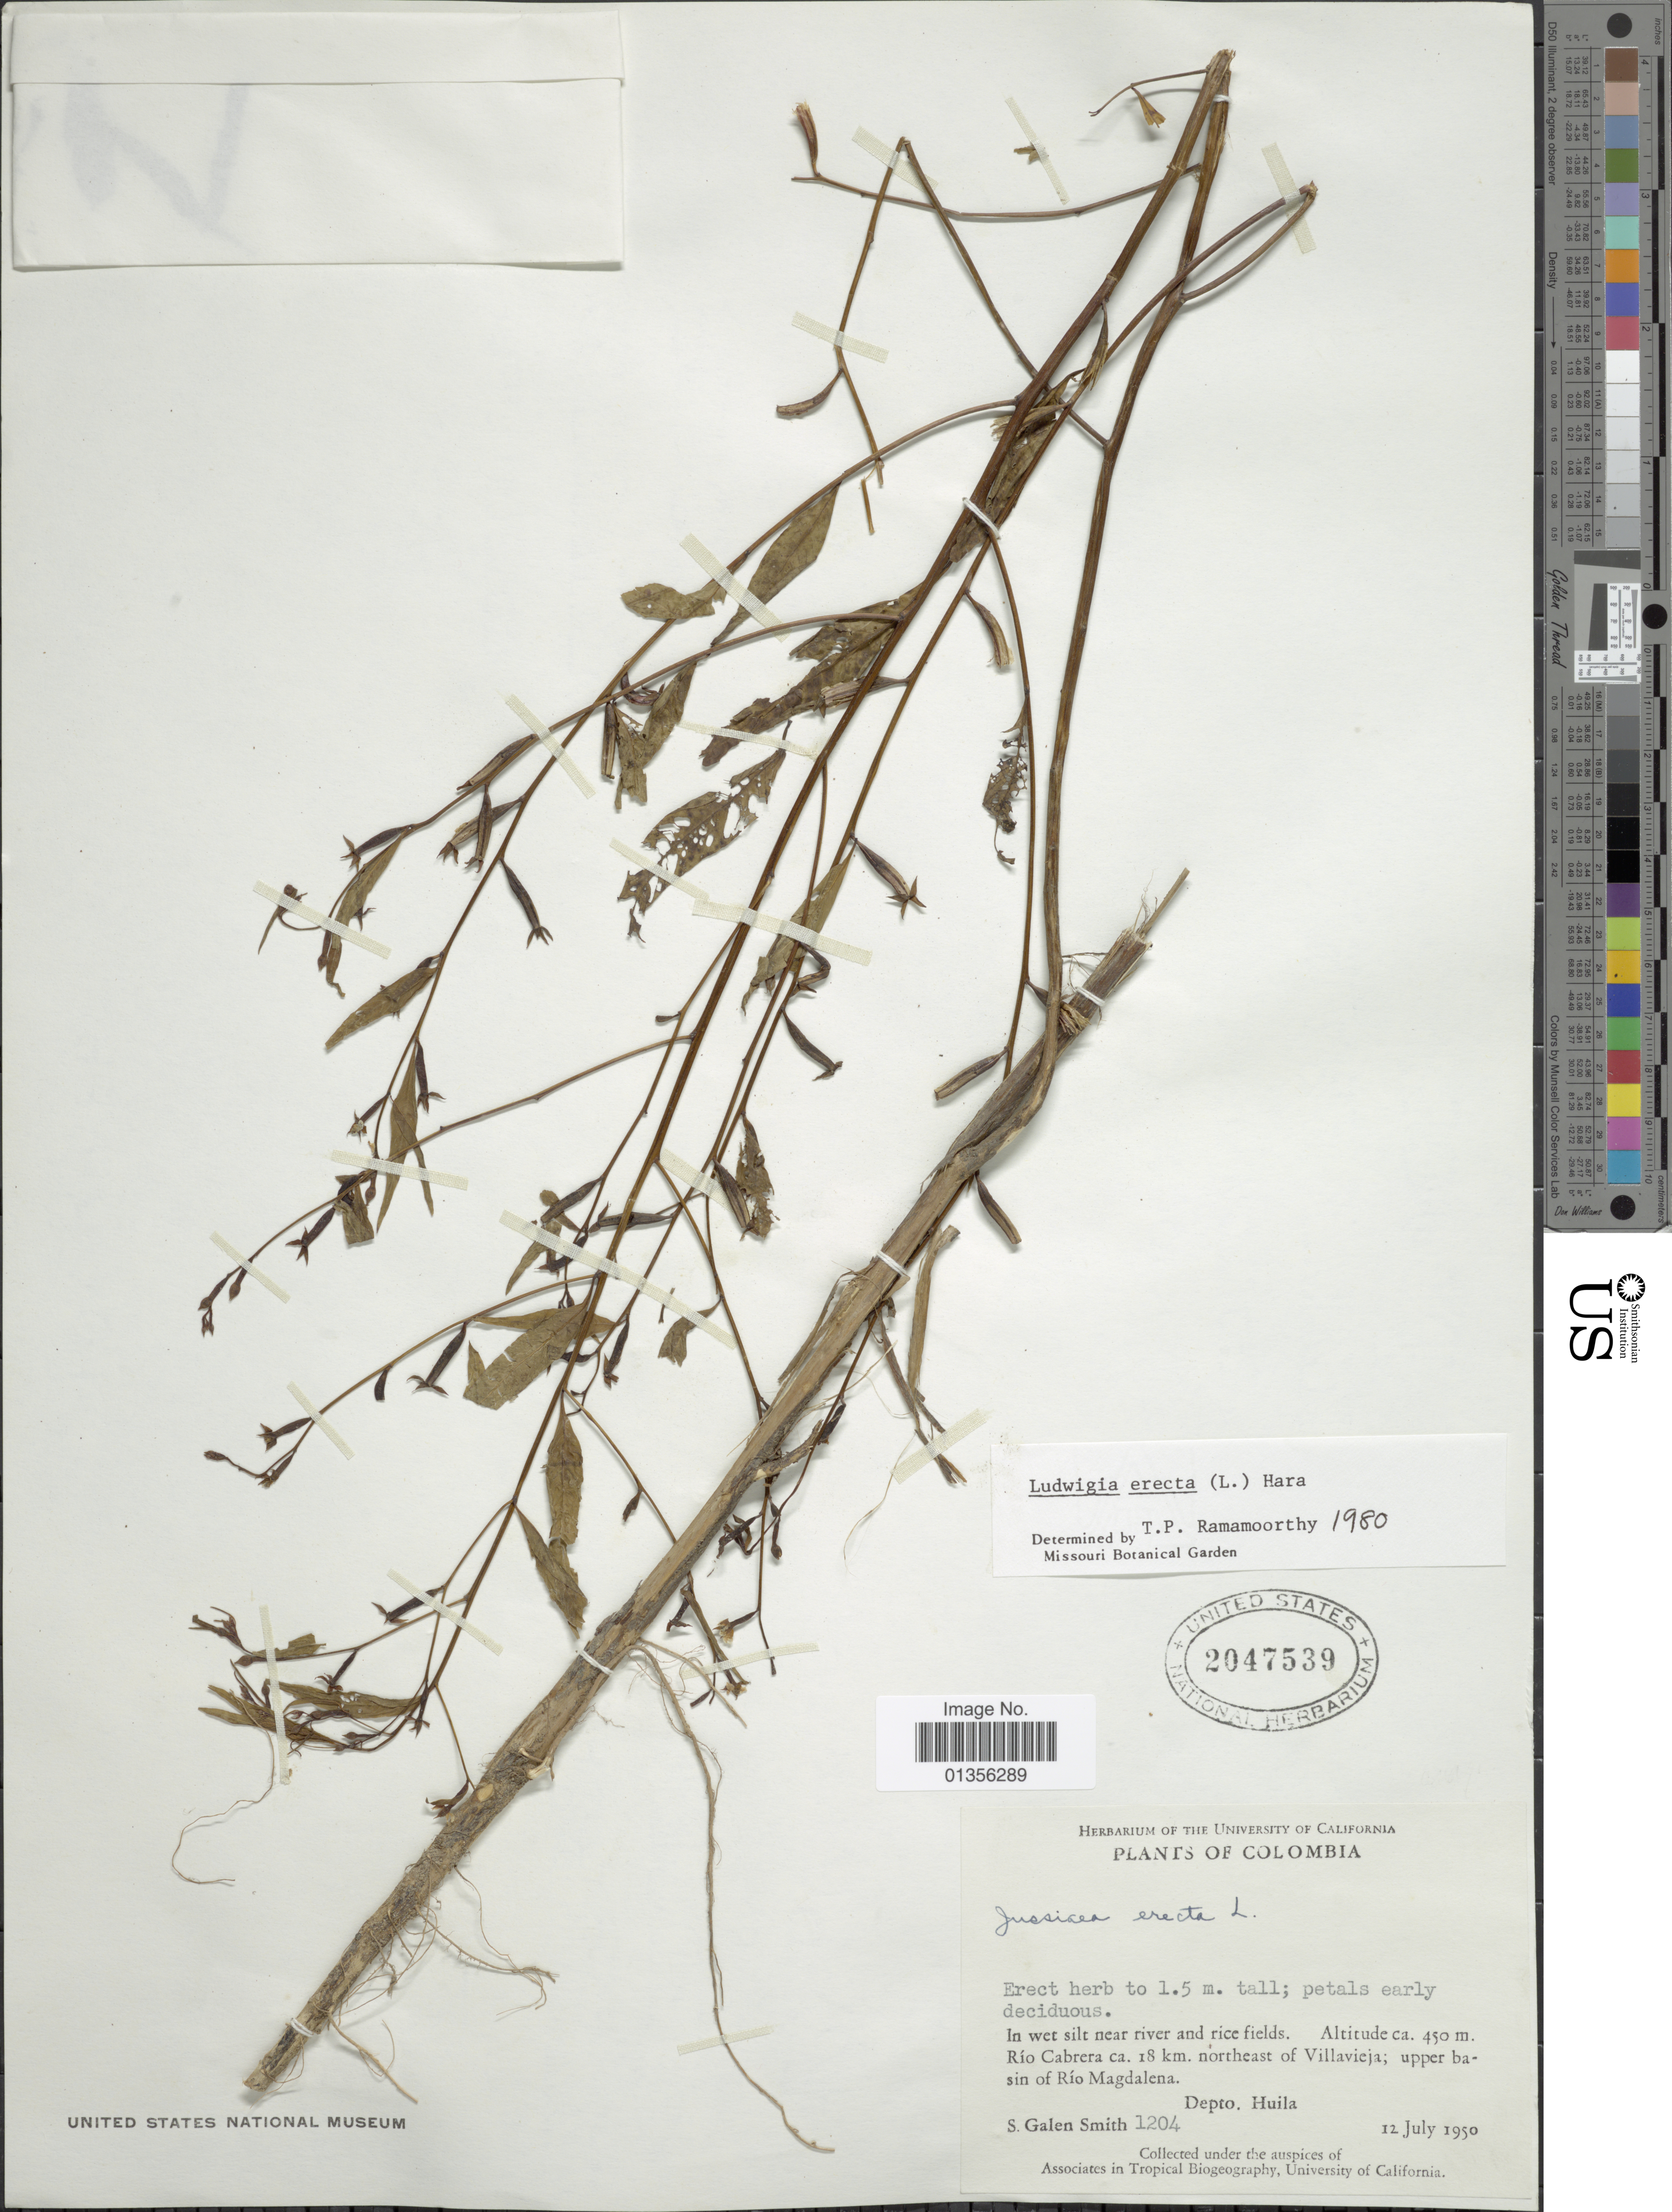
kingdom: Plantae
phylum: Tracheophyta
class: Magnoliopsida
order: Myrtales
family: Onagraceae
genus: Ludwigia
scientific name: Ludwigia erecta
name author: (L.) H. Hara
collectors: S. G. Smith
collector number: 1204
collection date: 1950-07-12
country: Colombia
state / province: Huila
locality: Río Cabrera ca. 18 km. northeast of Villavieja; upper basin of Río Magdalena.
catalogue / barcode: US 2047539